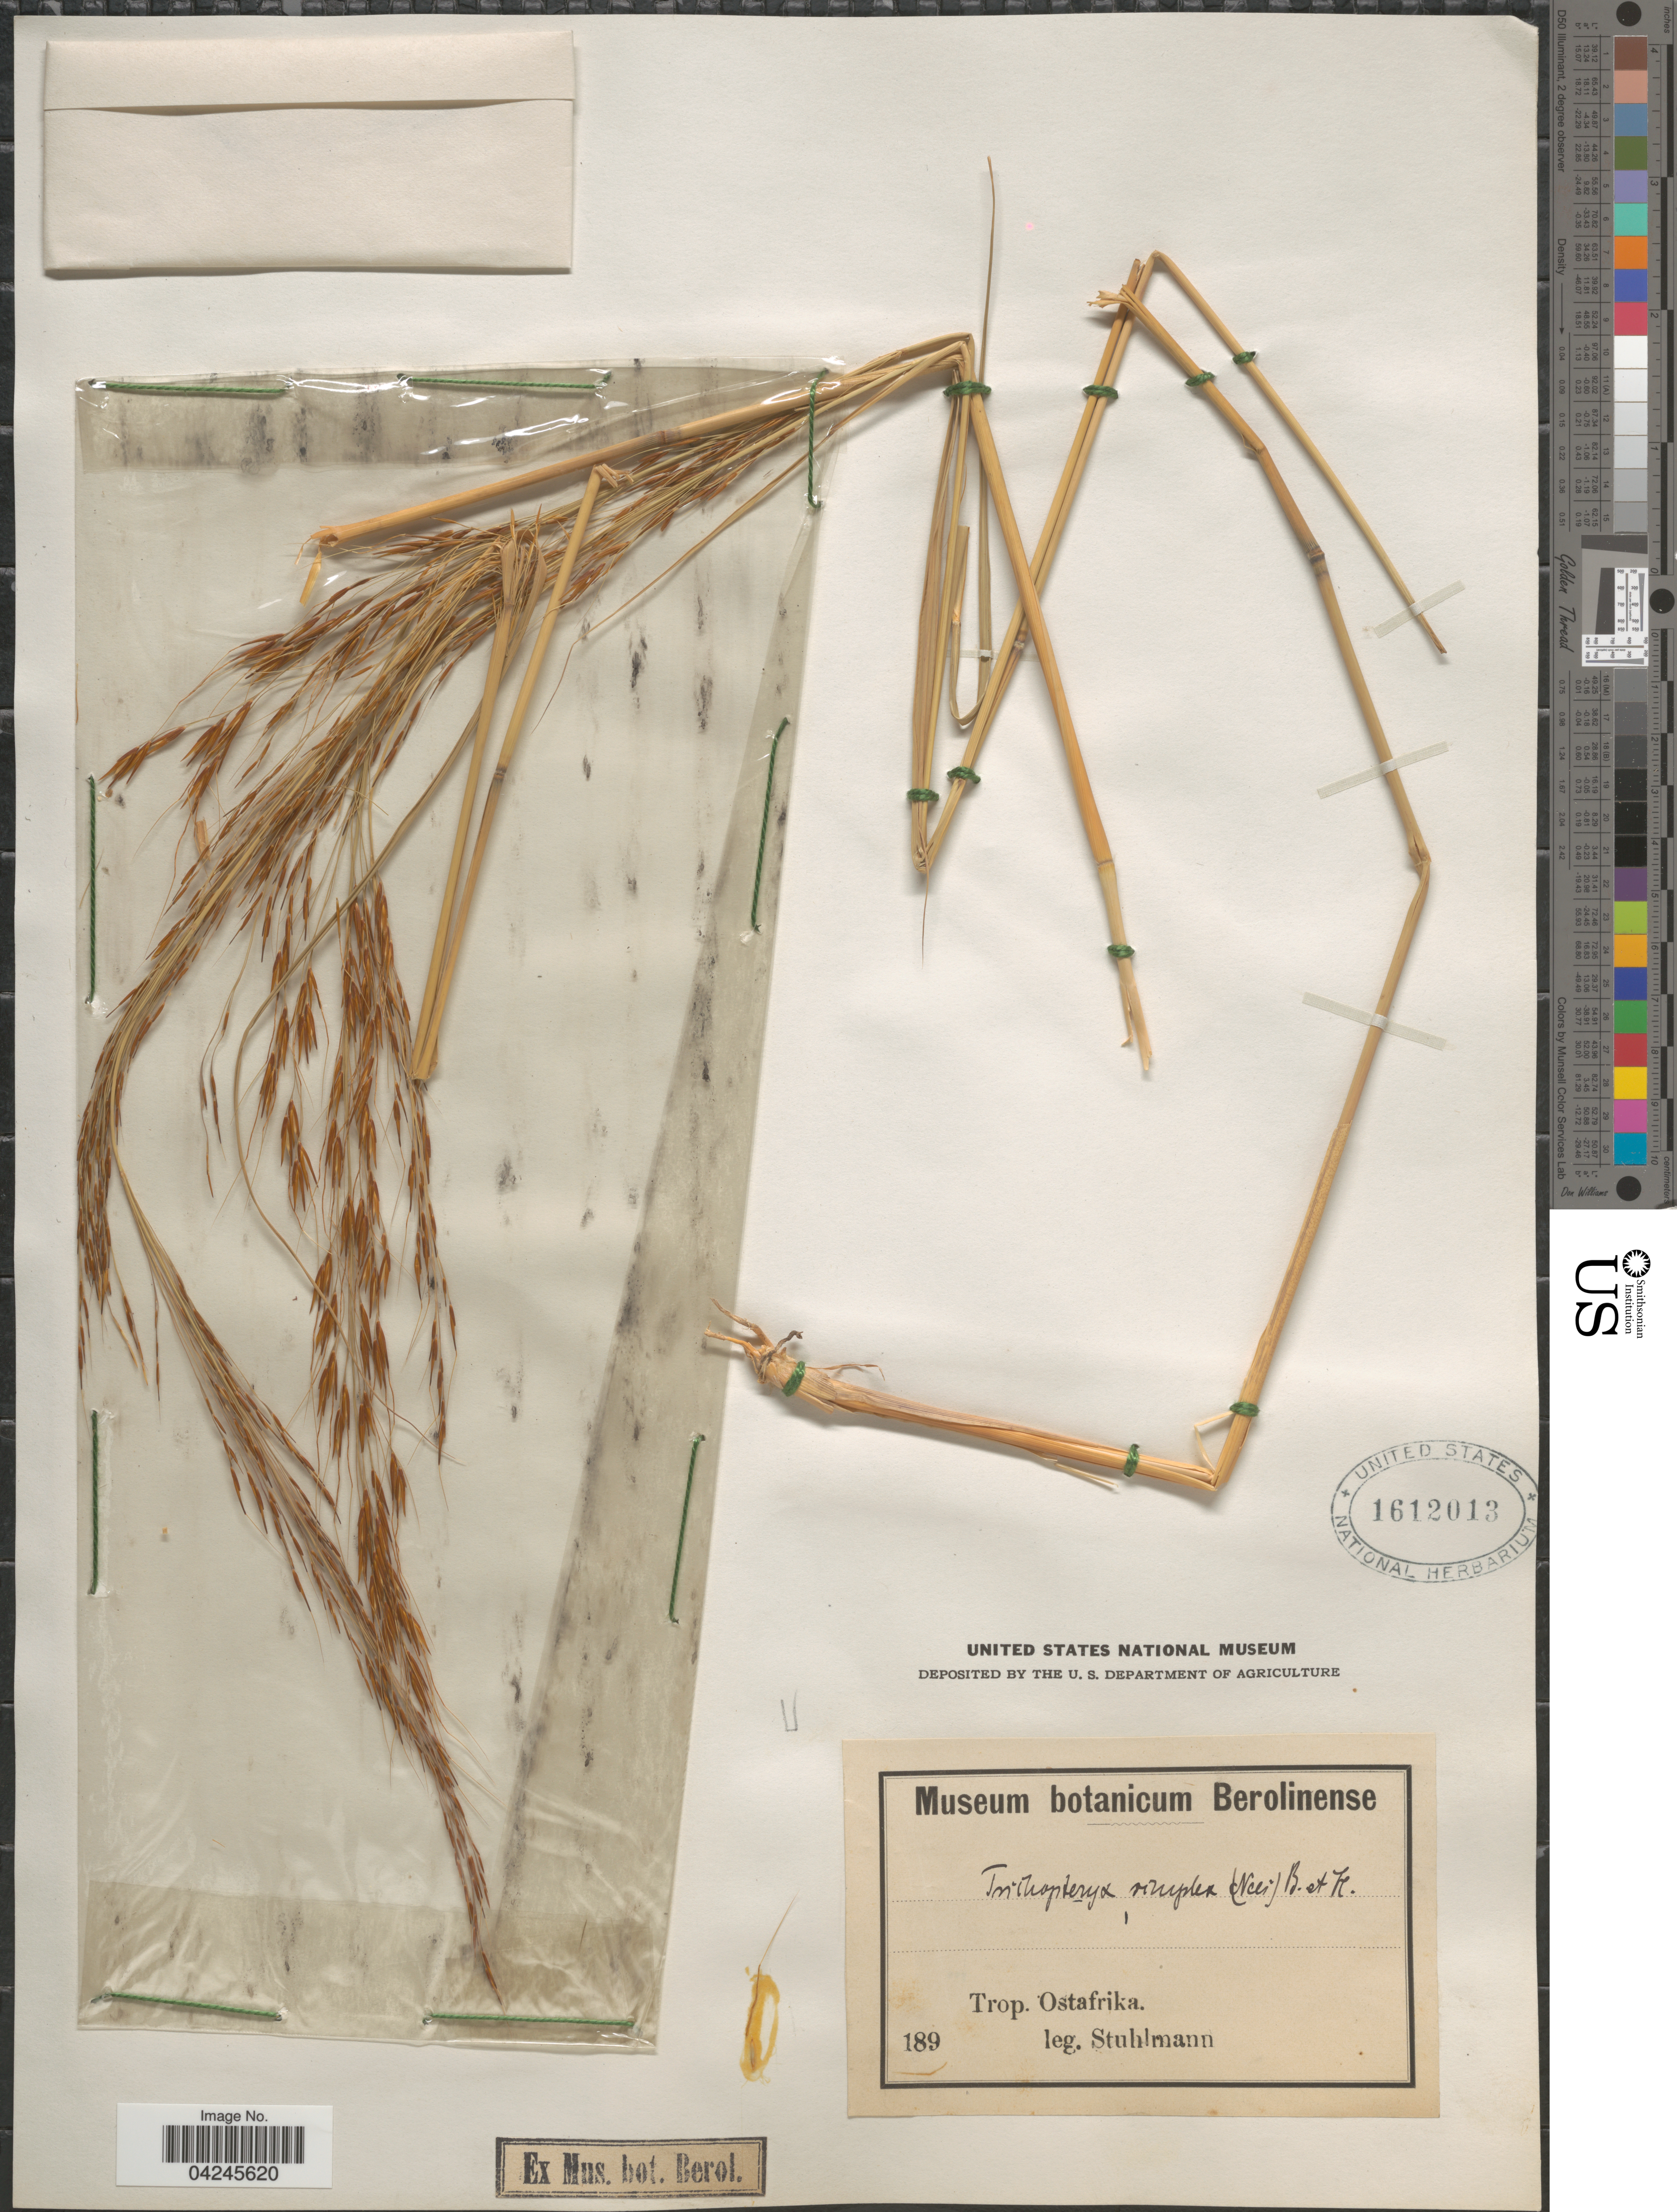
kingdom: Plantae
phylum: Tracheophyta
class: Liliopsida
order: Poales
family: Poaceae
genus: Loudetia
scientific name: Loudetia arundinacea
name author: (Hochst. ex A. Rich.) Steud.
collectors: -. Stuhlmann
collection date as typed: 189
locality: Trop. Ostafrika.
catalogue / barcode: US 1612013